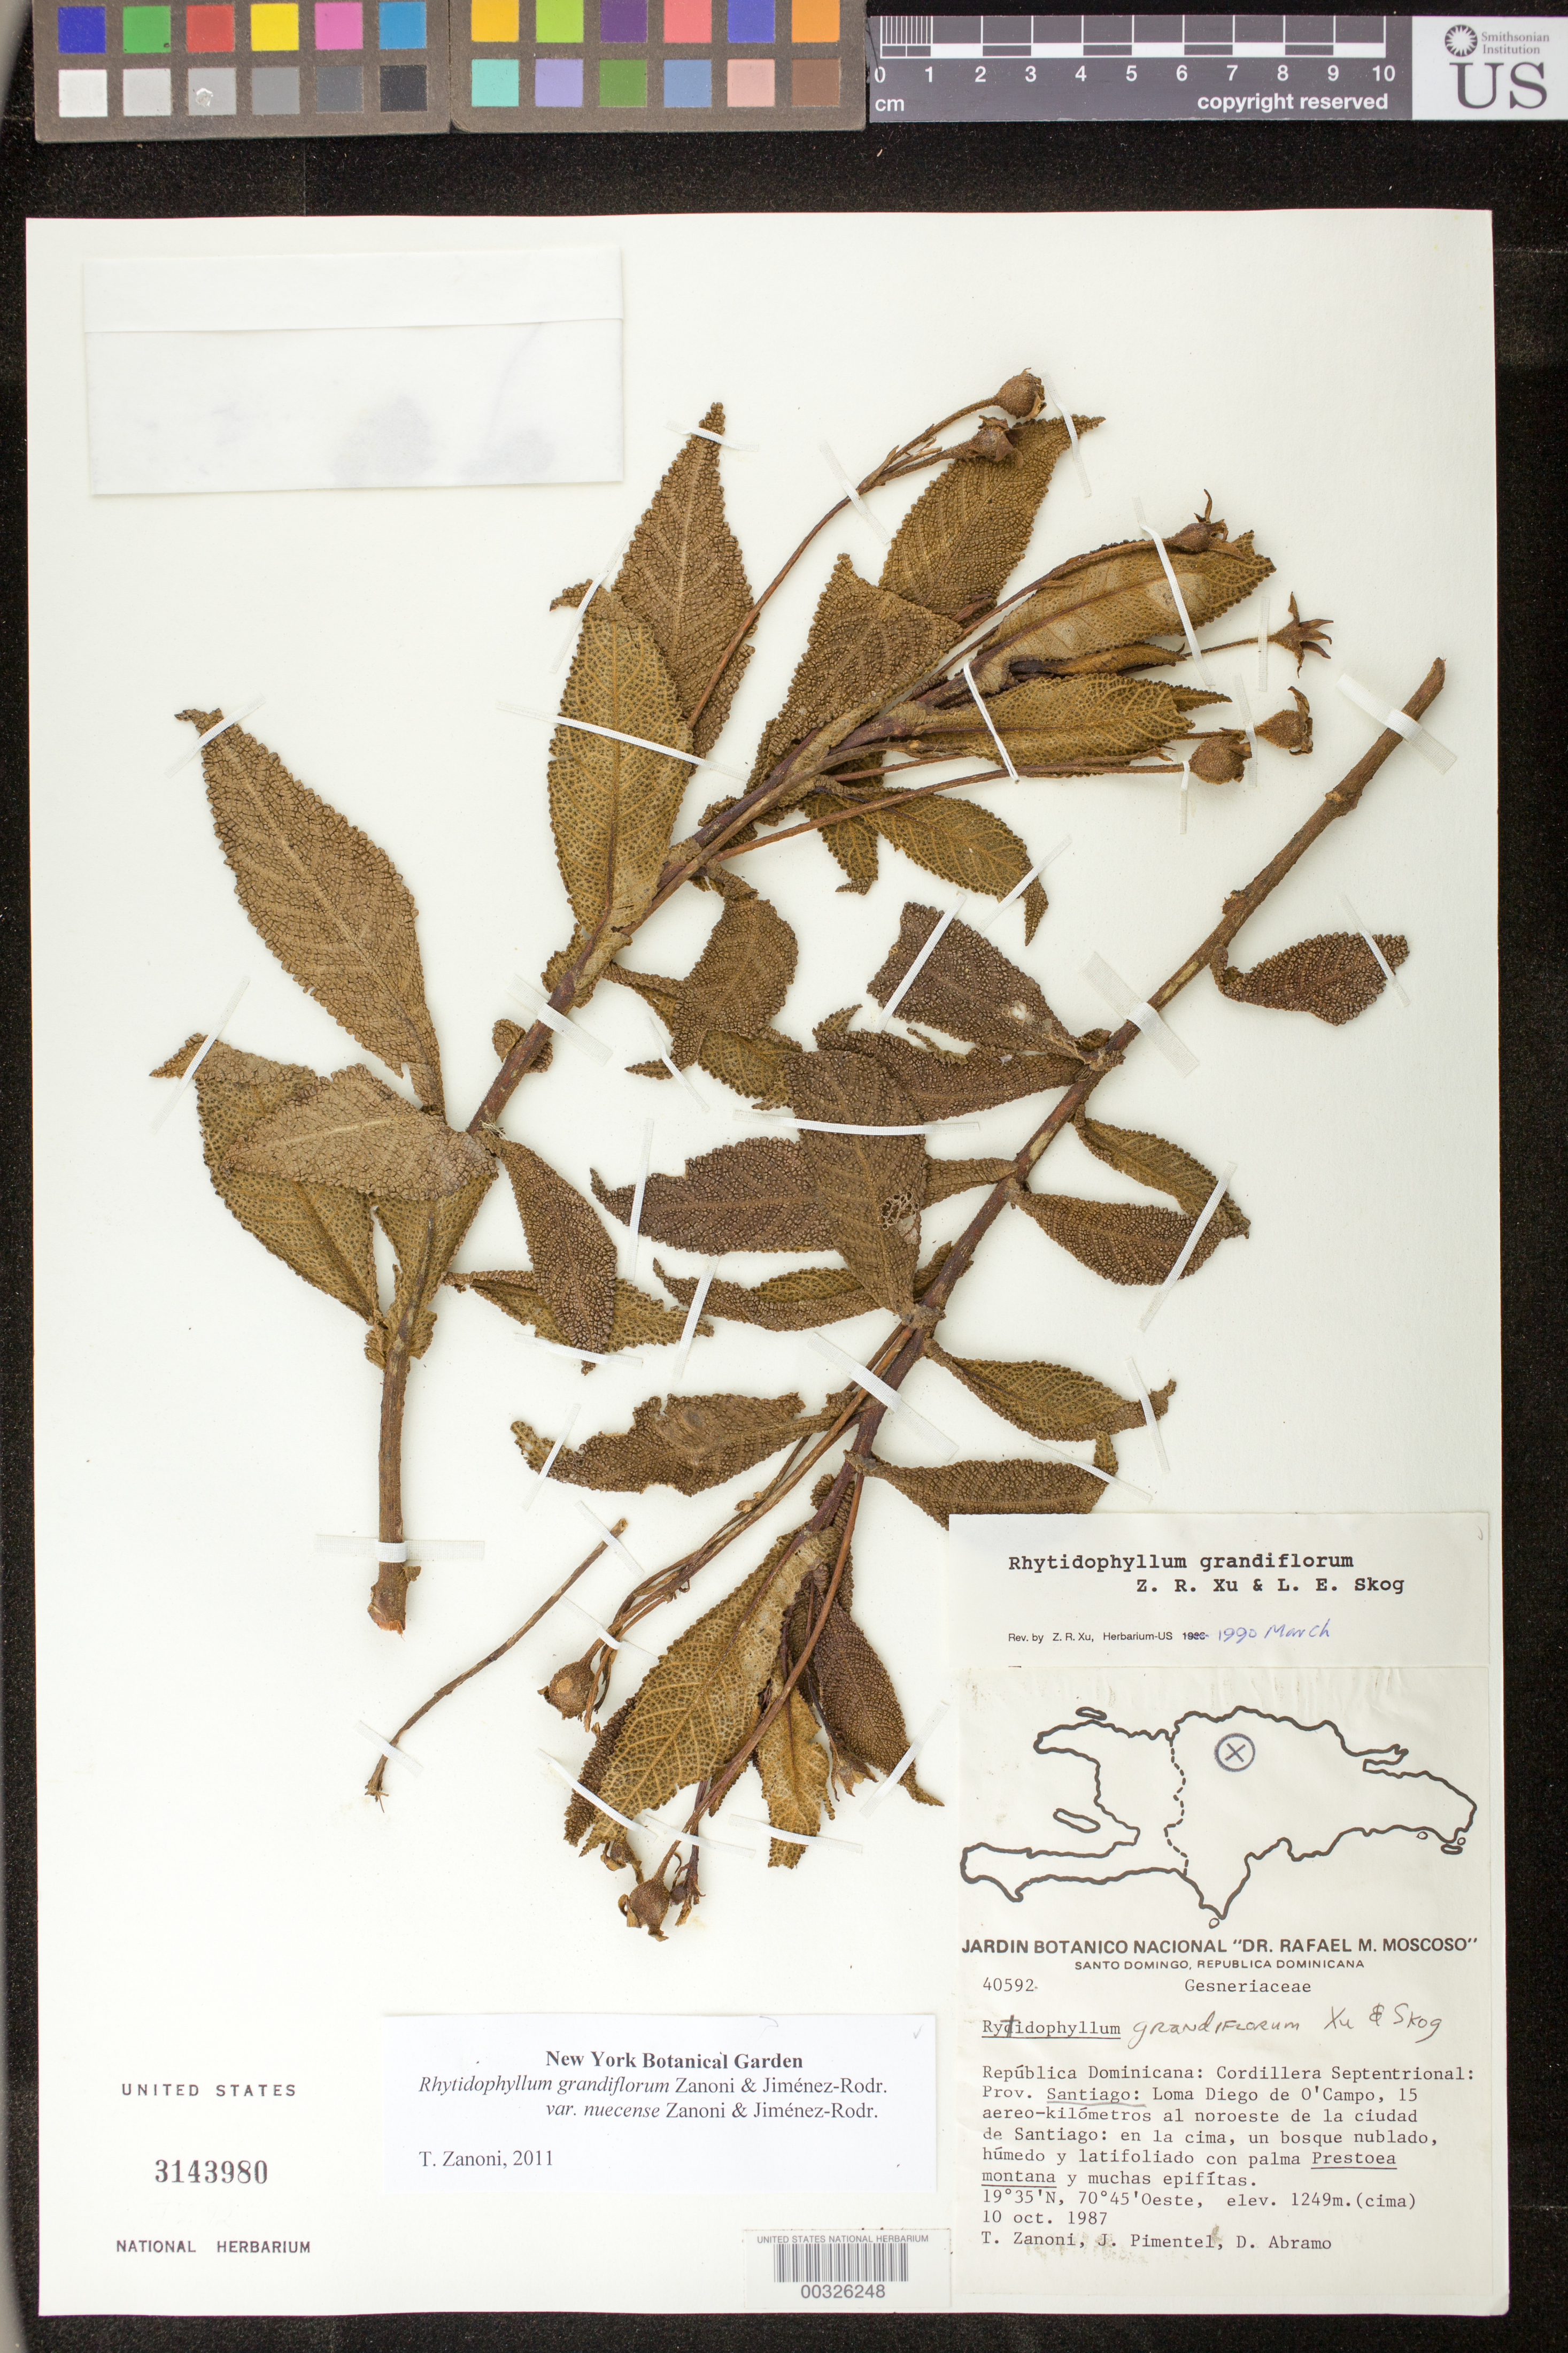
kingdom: Plantae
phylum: Tracheophyta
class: Magnoliopsida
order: Lamiales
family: Gesneriaceae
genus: Rhytidophyllum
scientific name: Rhytidophyllum grandiflorum var. nuecense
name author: Zanoni & Jiménez Rodr.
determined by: Zanoni, T. A., (NY), New York Botanical Garden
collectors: T. A. Zanoni, J. Pimentel & D. Abramo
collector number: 40592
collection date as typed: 10 Oct 1987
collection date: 1987-10-10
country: Dominican Republic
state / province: Santiago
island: Hispaniola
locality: Cordillera Septentrional: Loma Diego de O'Campo, 15 airo-km al NW de la ciudadde Santiago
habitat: En la cima, un bosque nublado, húmedo y latifoliado con palma Prestoea montana y muchas epífitas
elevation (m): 1249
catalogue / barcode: US 3143980